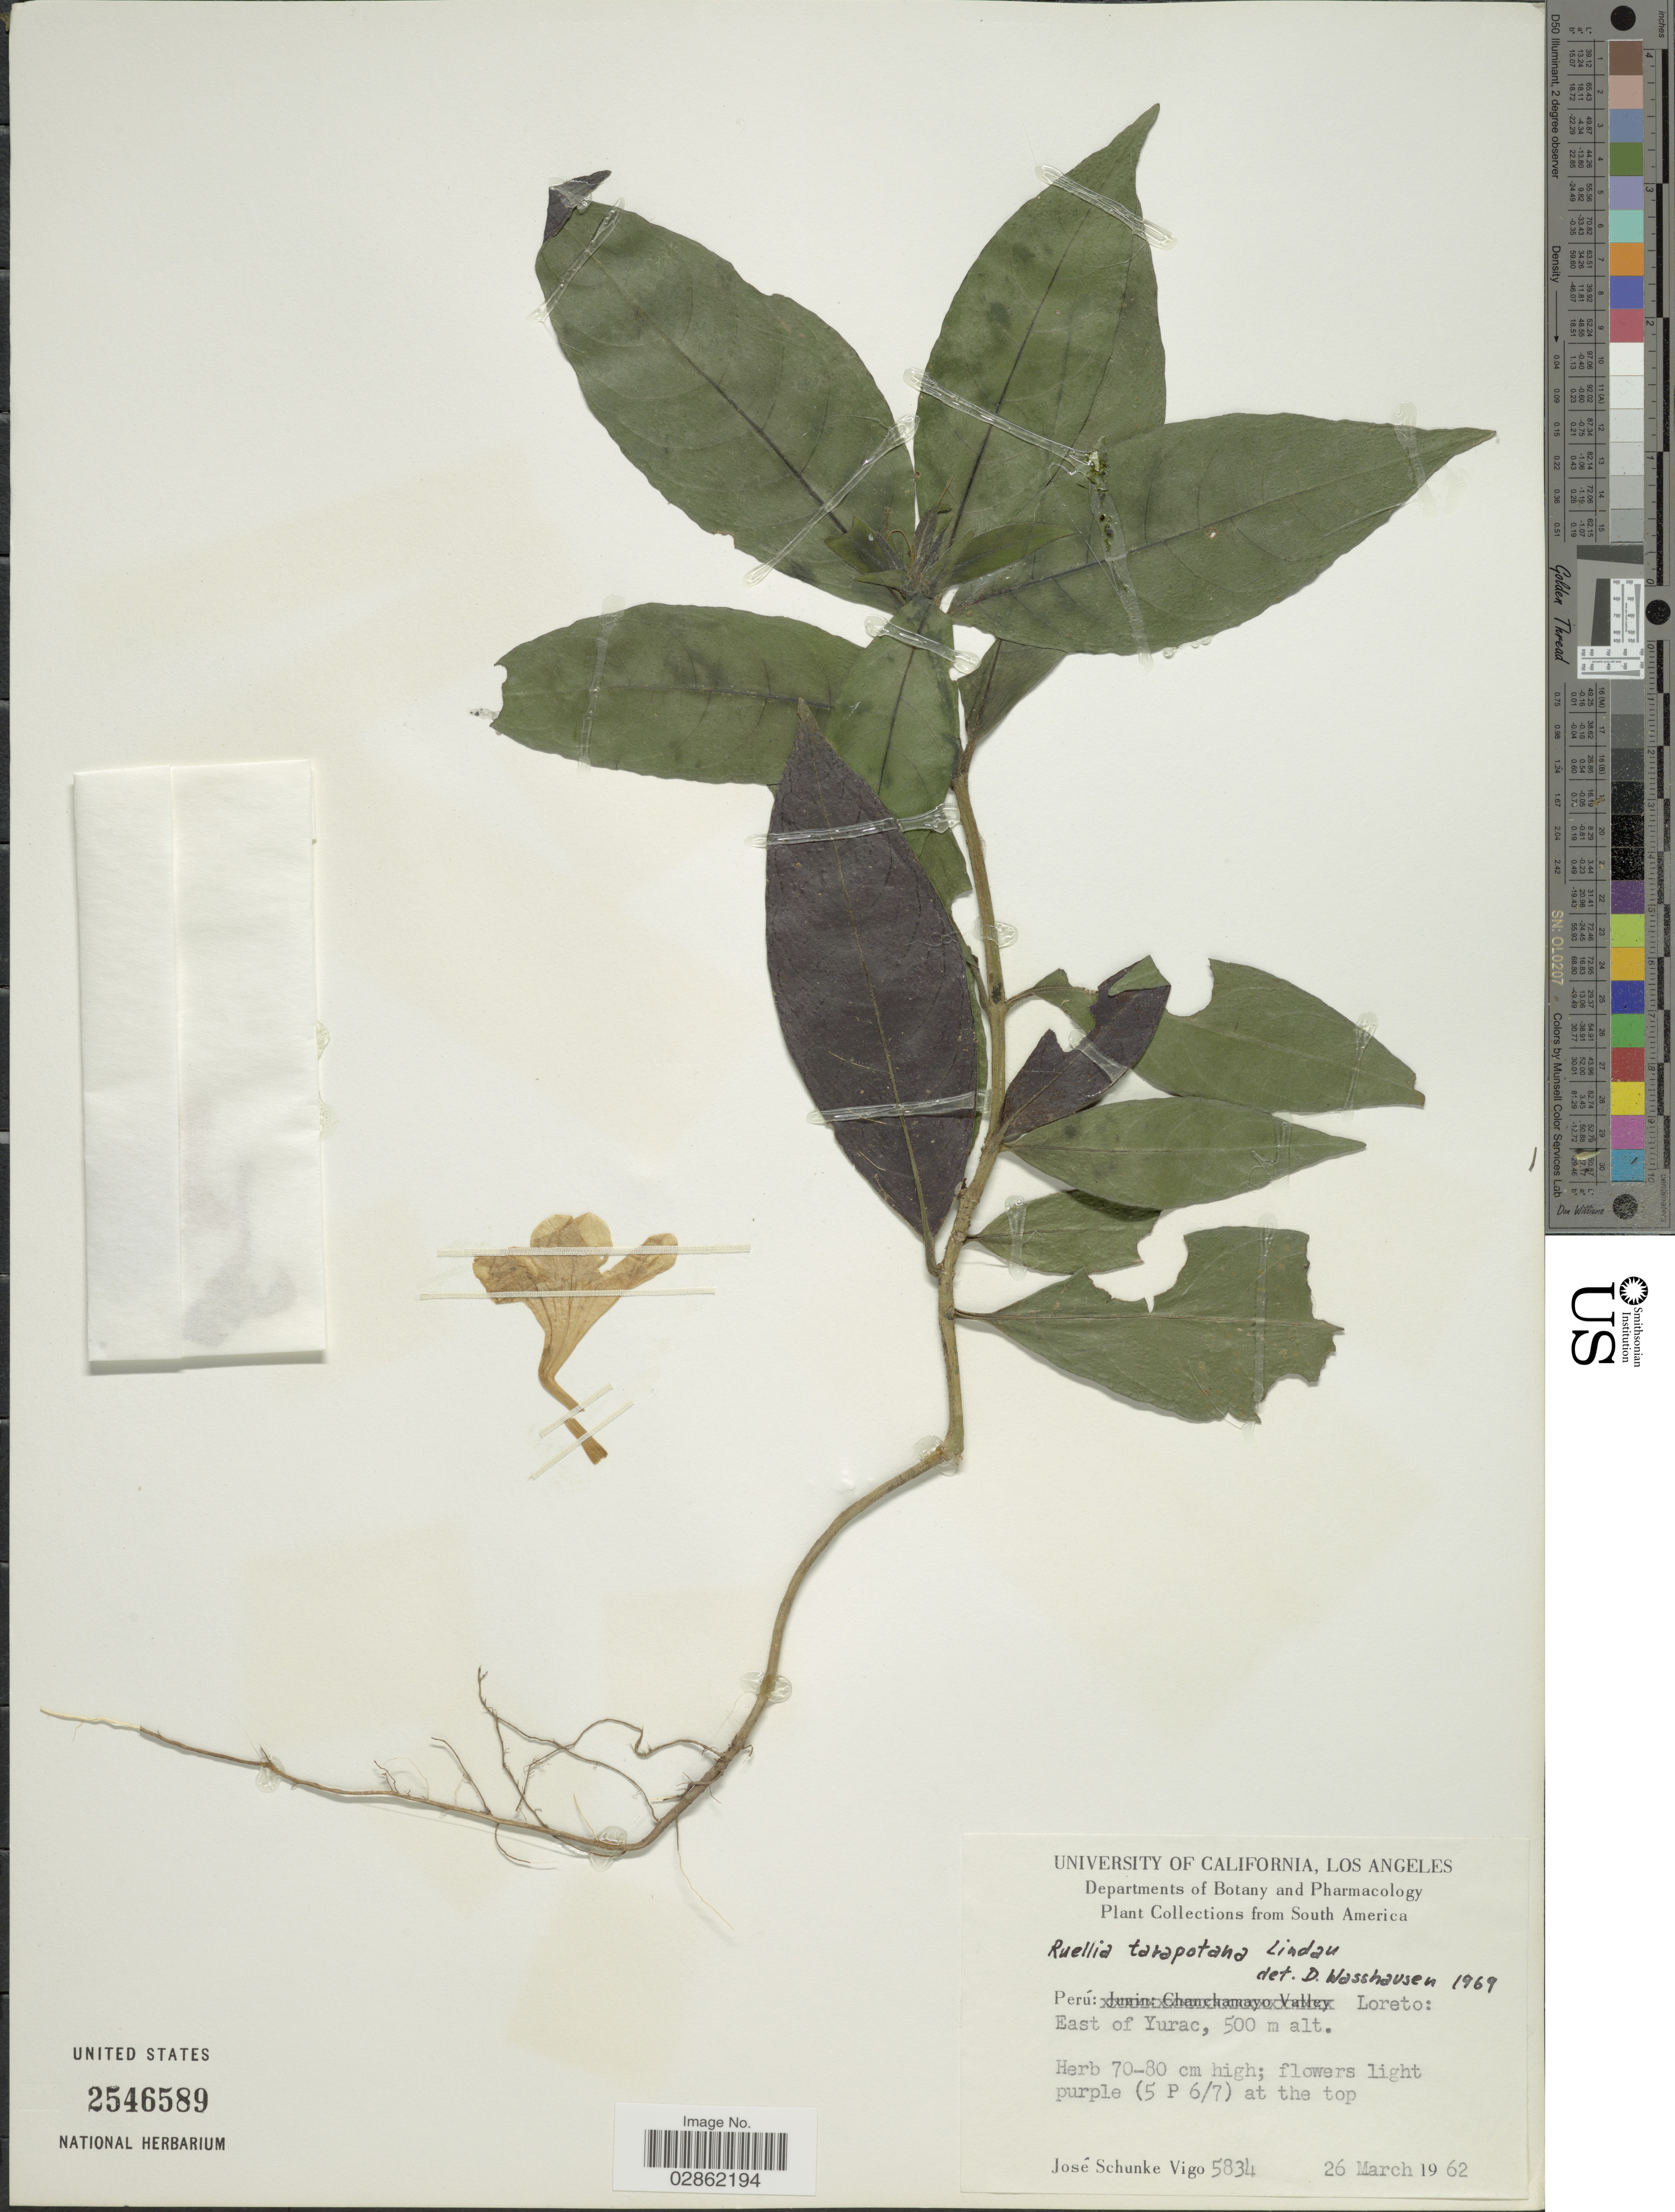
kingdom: Plantae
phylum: Tracheophyta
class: Magnoliopsida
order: Lamiales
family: Acanthaceae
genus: Ruellia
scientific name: Ruellia tarapotana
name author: Lindau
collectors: J. Schunke Vigo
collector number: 5834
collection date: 1962-03-26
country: Peru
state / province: Loreto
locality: East of Yurac.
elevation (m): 500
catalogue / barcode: US 2546589